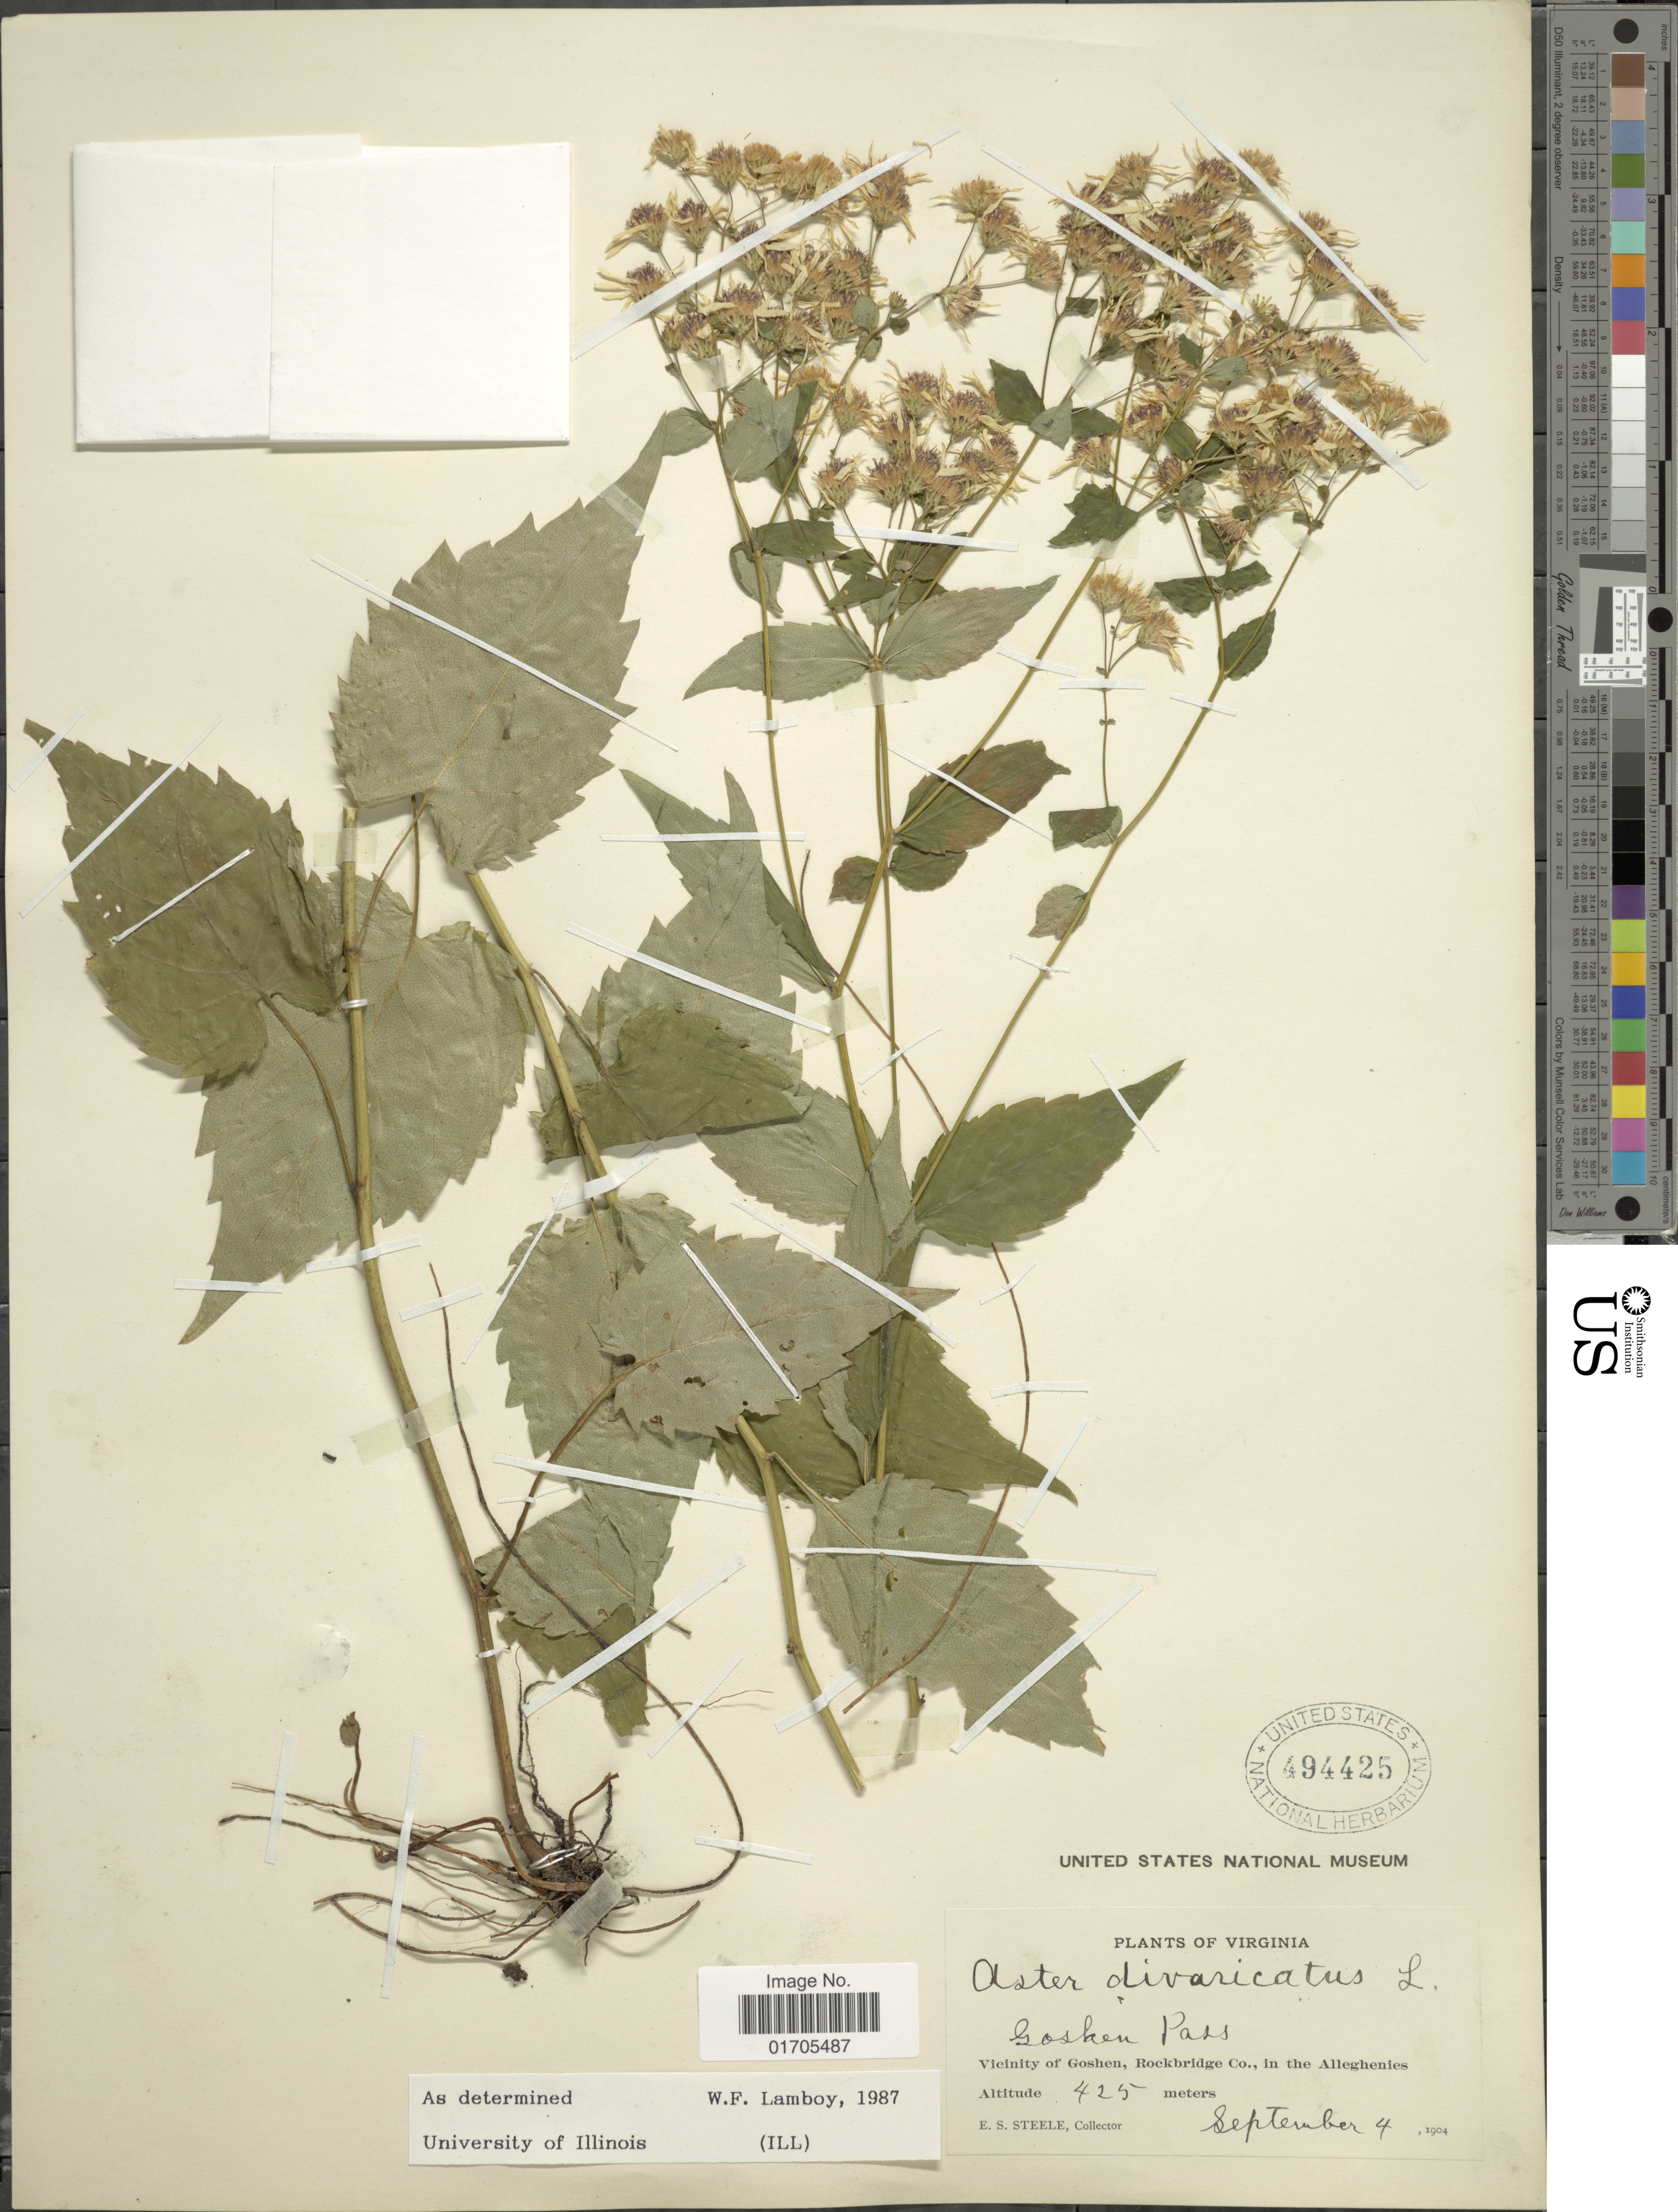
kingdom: Plantae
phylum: Tracheophyta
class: Magnoliopsida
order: Asterales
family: Asteraceae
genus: Eurybia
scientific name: Eurybia divaricata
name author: (L.) G.L. Nesom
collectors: E. Steele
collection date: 1904-09-04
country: United States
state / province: Virginia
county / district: Rockbridge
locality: Virginia. Goshen Pass. Vicinity of Goshen, Rockbridge Co., in the Alleghenies.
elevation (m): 425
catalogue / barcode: US 494425